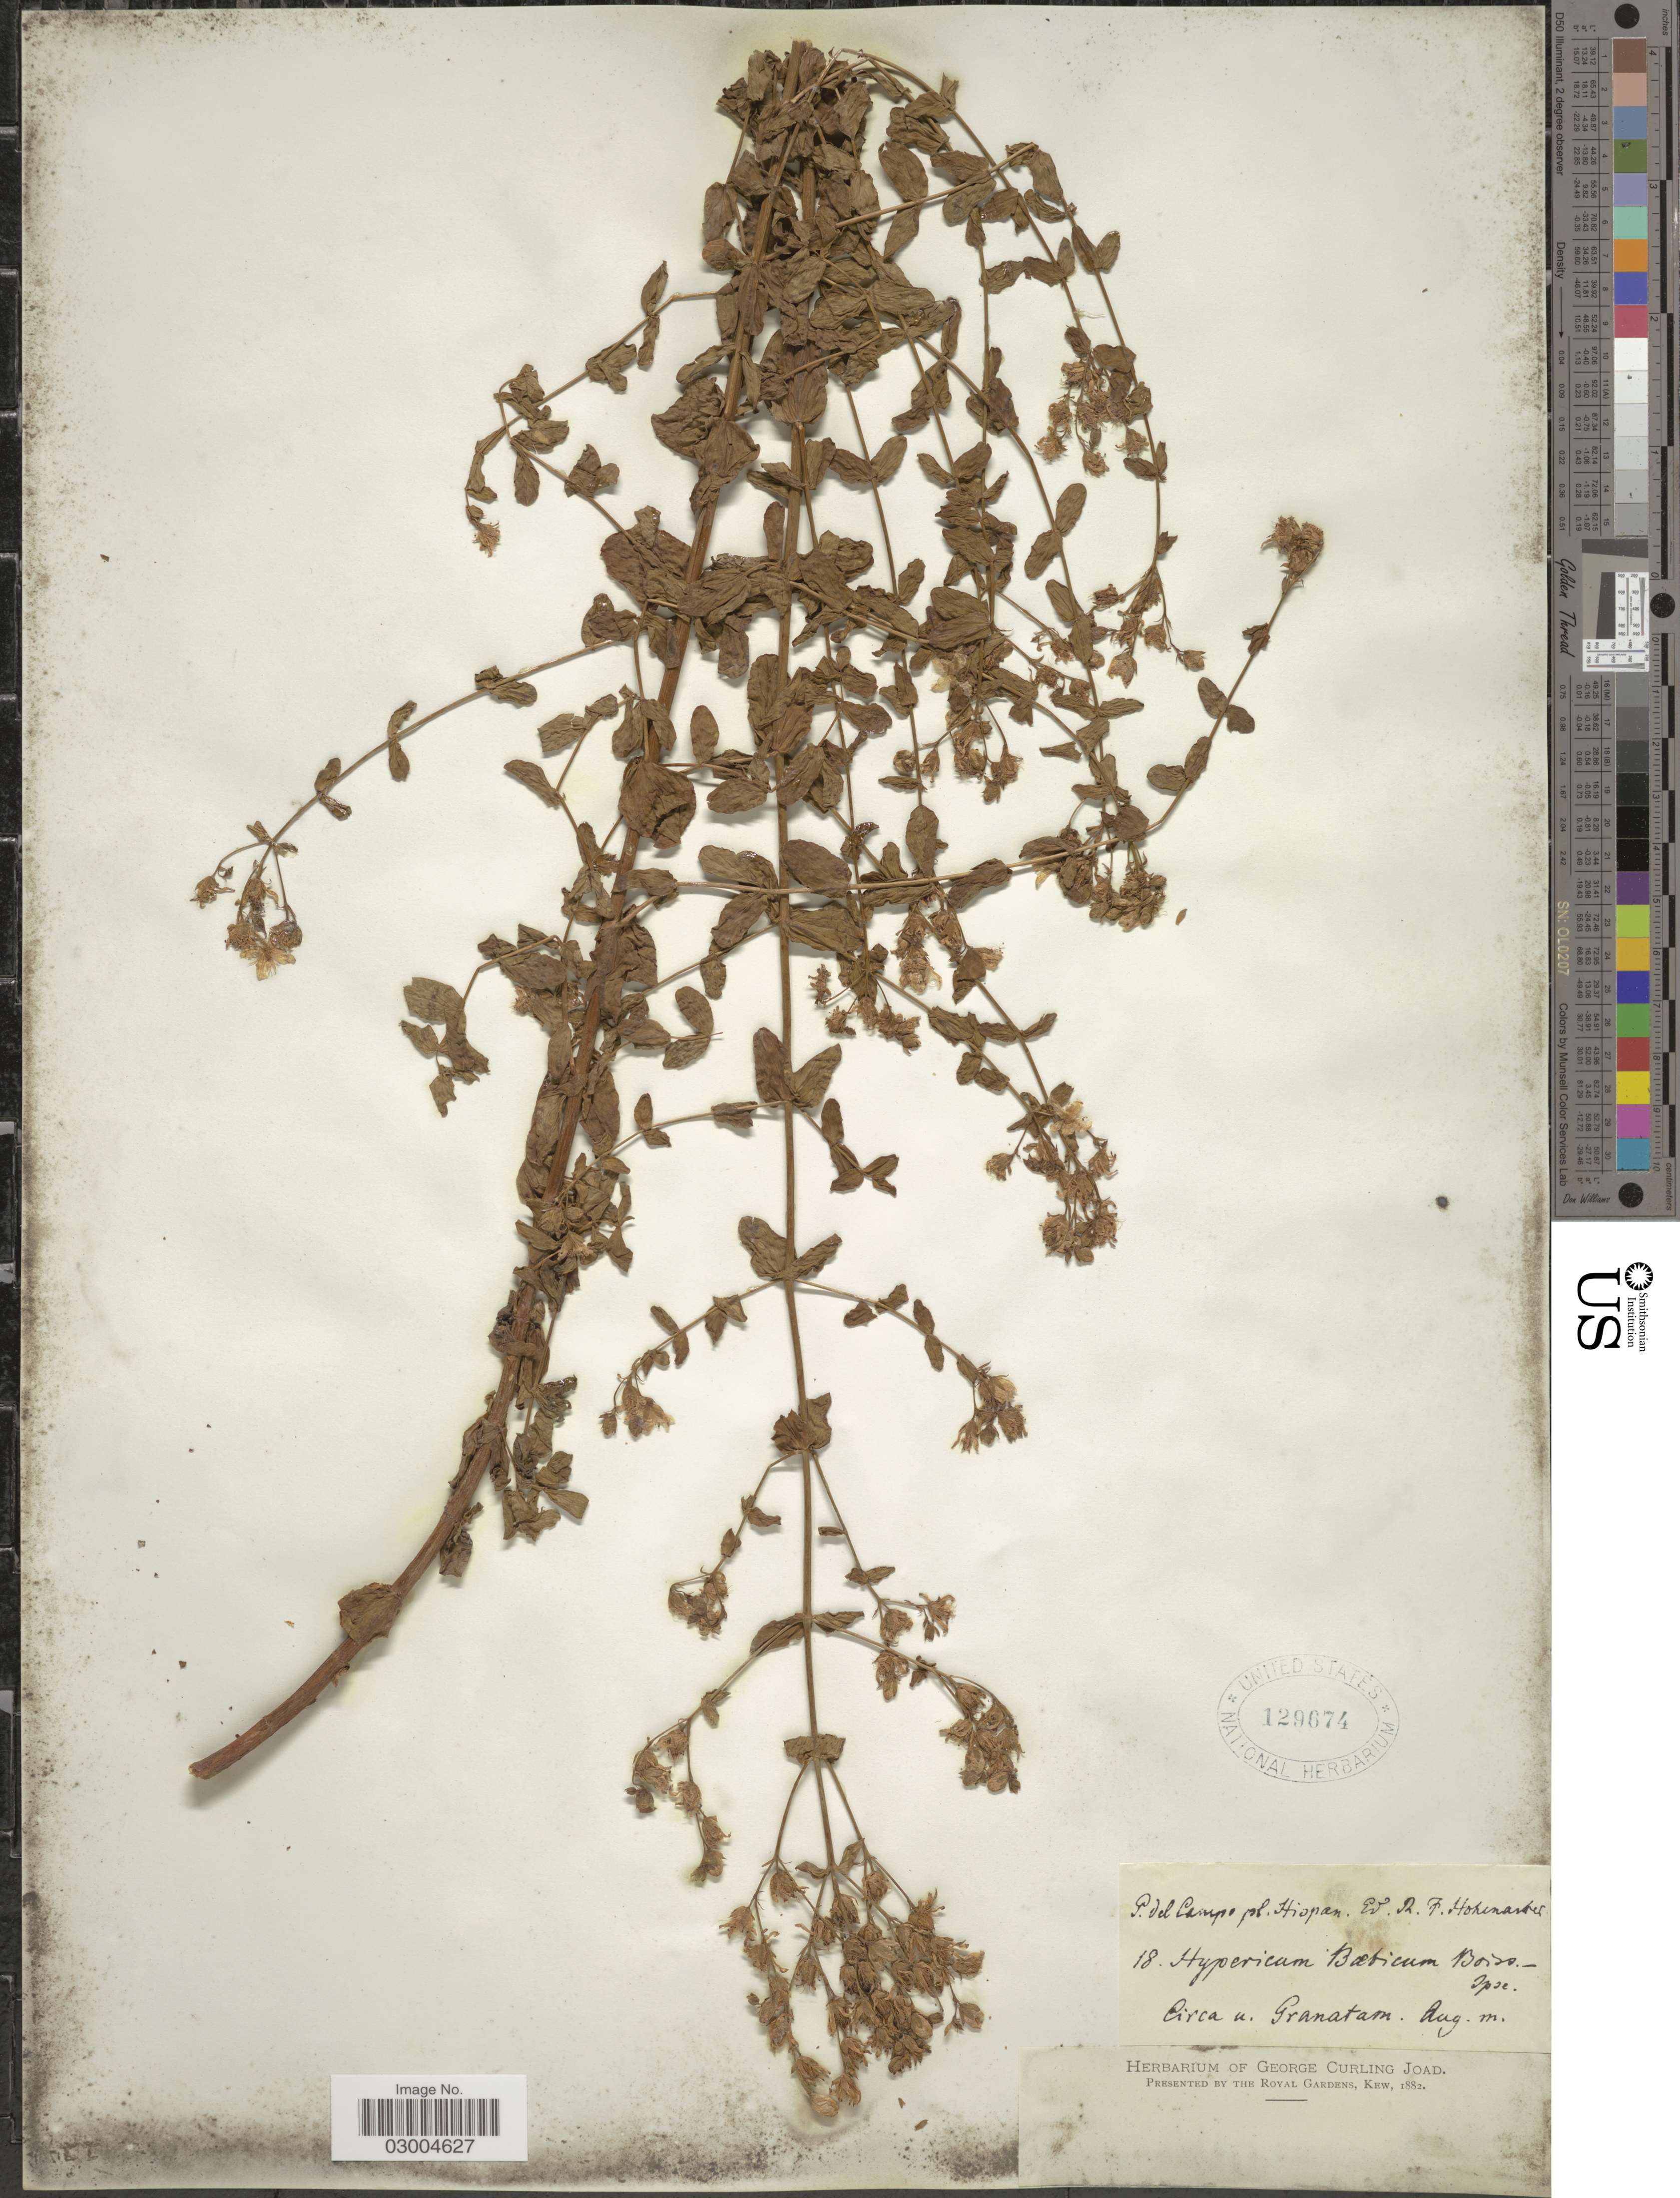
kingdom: Plantae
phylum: Tracheophyta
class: Magnoliopsida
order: Malpighiales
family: Hypericaceae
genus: Hypericum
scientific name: Hypericum boeticum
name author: Boiss.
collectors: R. F. Hohenacker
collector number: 18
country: Spain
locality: P. del Campo pl. Hispan. Circa u. Granatam.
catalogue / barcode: US 129674